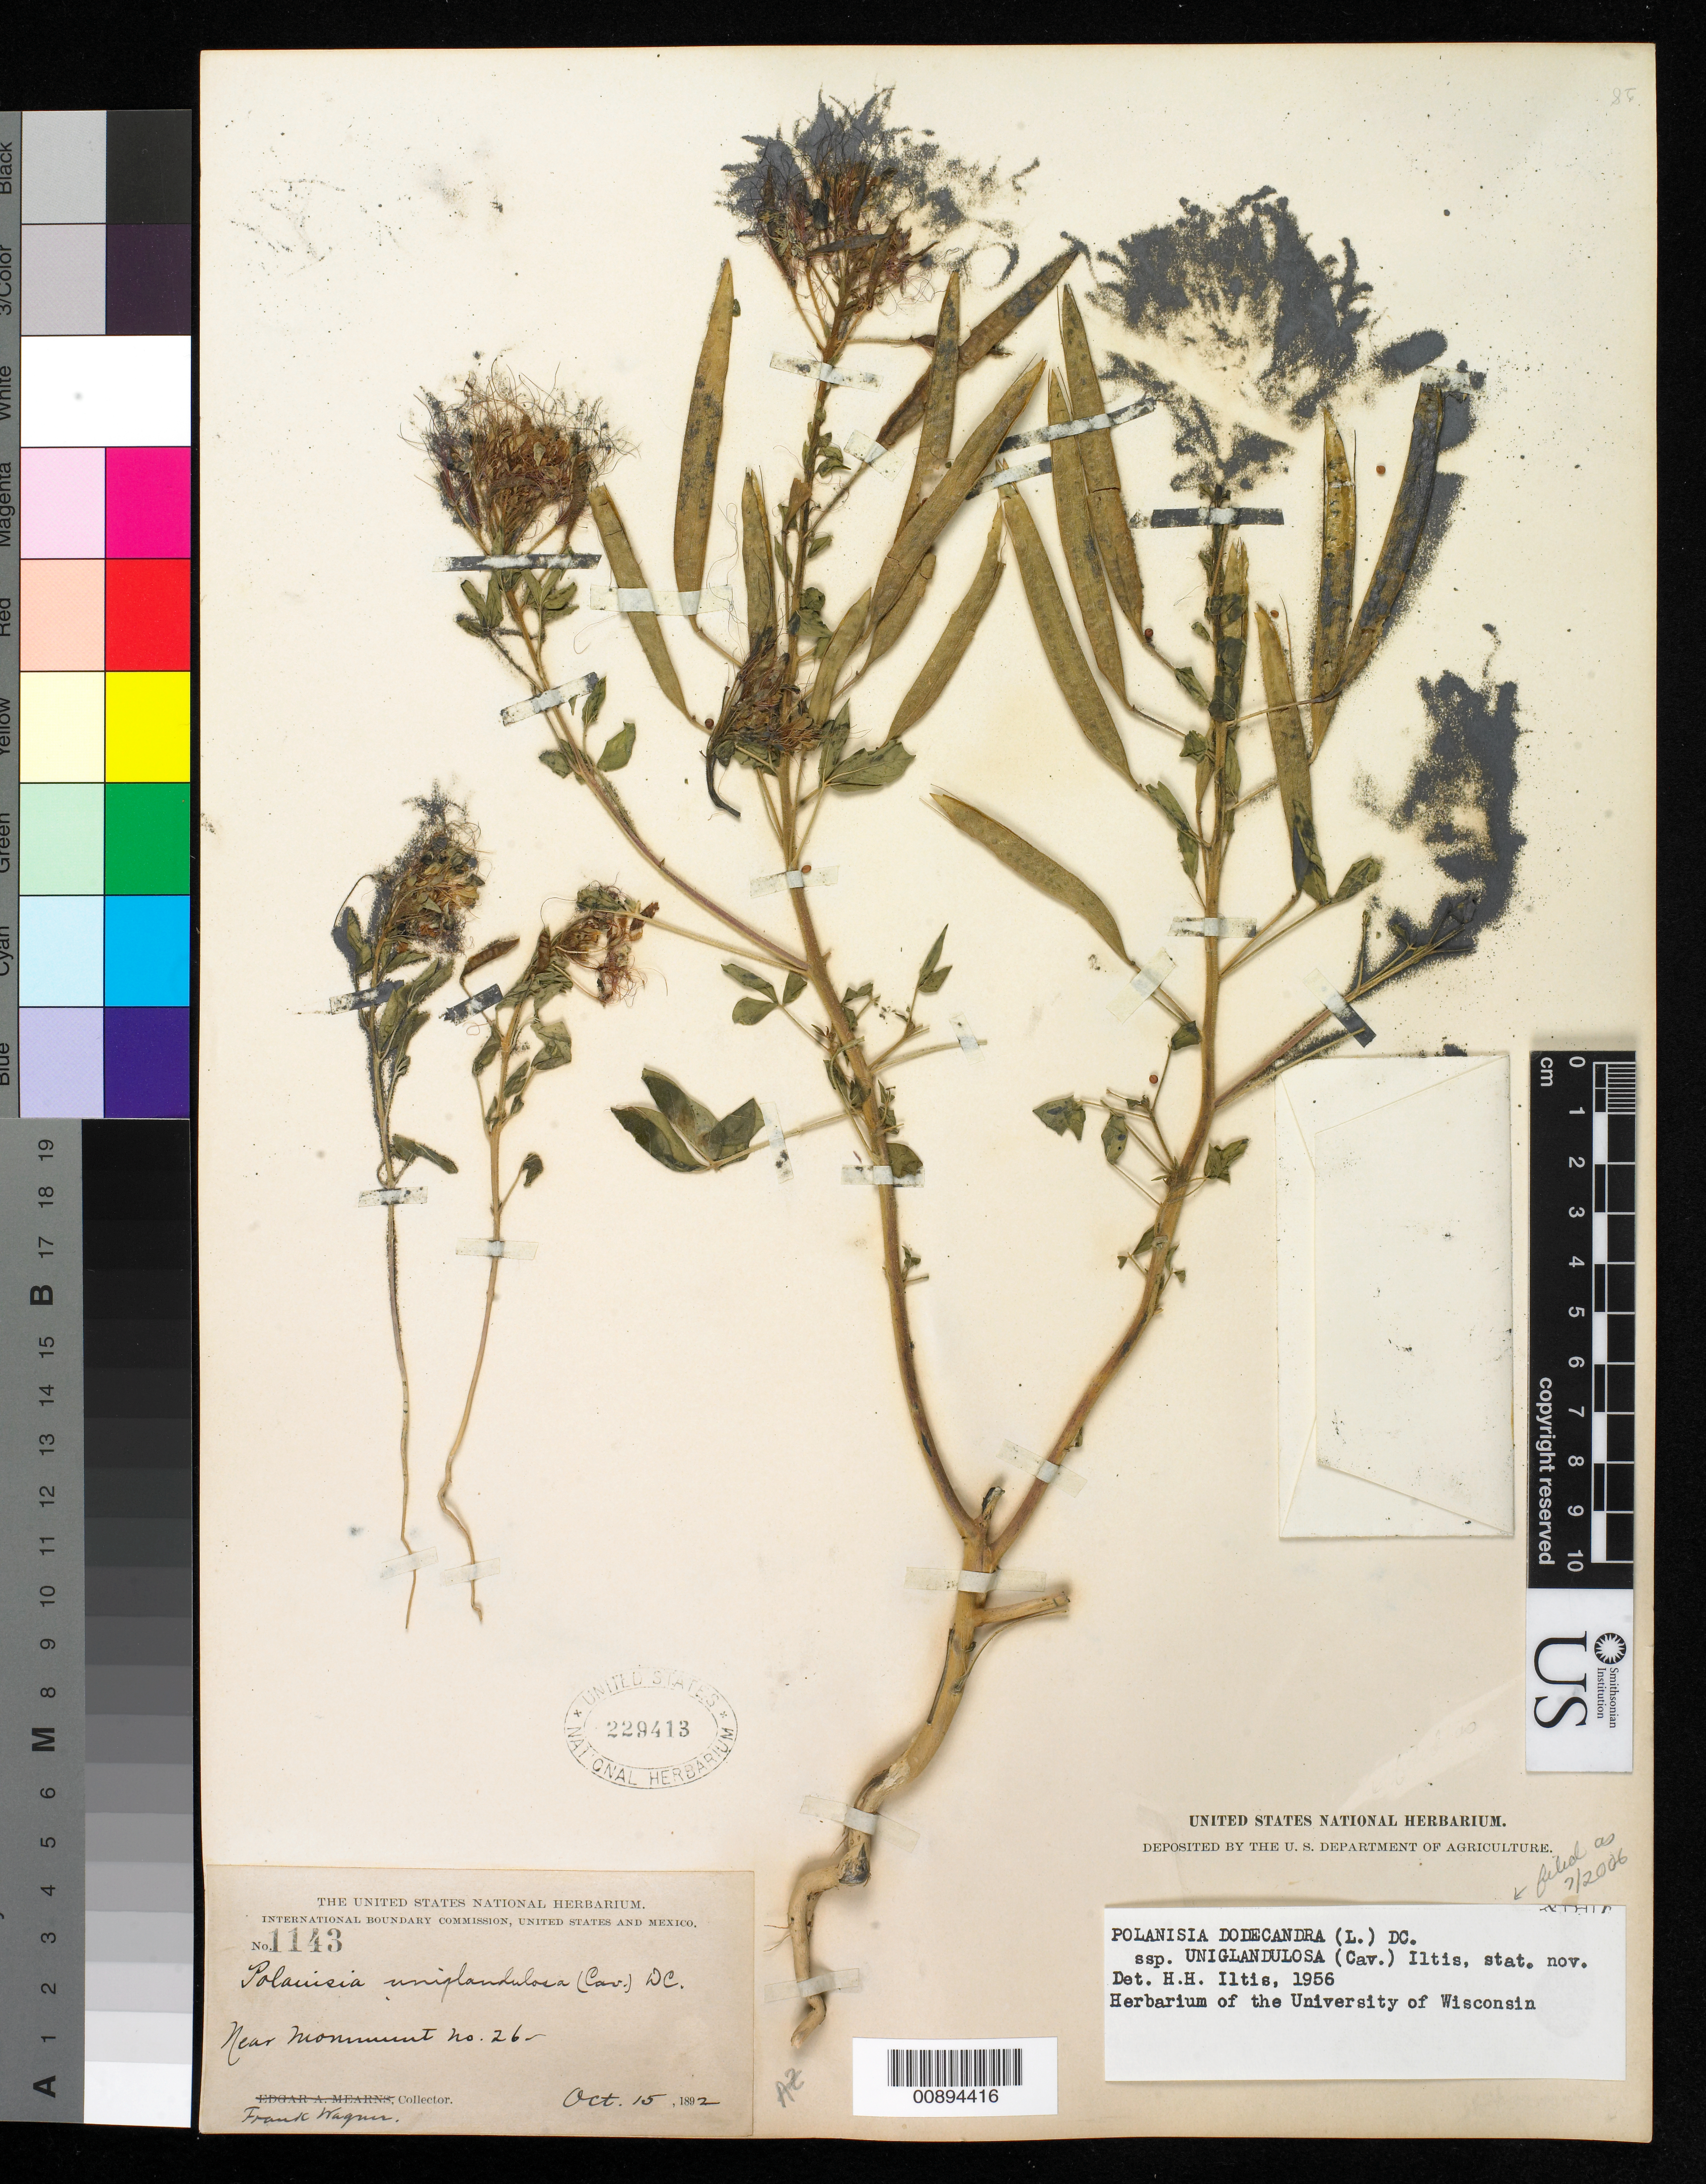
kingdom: Plantae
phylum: Tracheophyta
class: Magnoliopsida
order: Brassicales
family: Cleomaceae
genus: Polanisia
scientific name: Polanisia uniglandulosa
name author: (Cav.) DC.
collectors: F. Wagner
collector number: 1143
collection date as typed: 15 Oct 1892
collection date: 1892-10-15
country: United States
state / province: Arizona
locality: Near Monument no. 26.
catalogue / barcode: US 229413